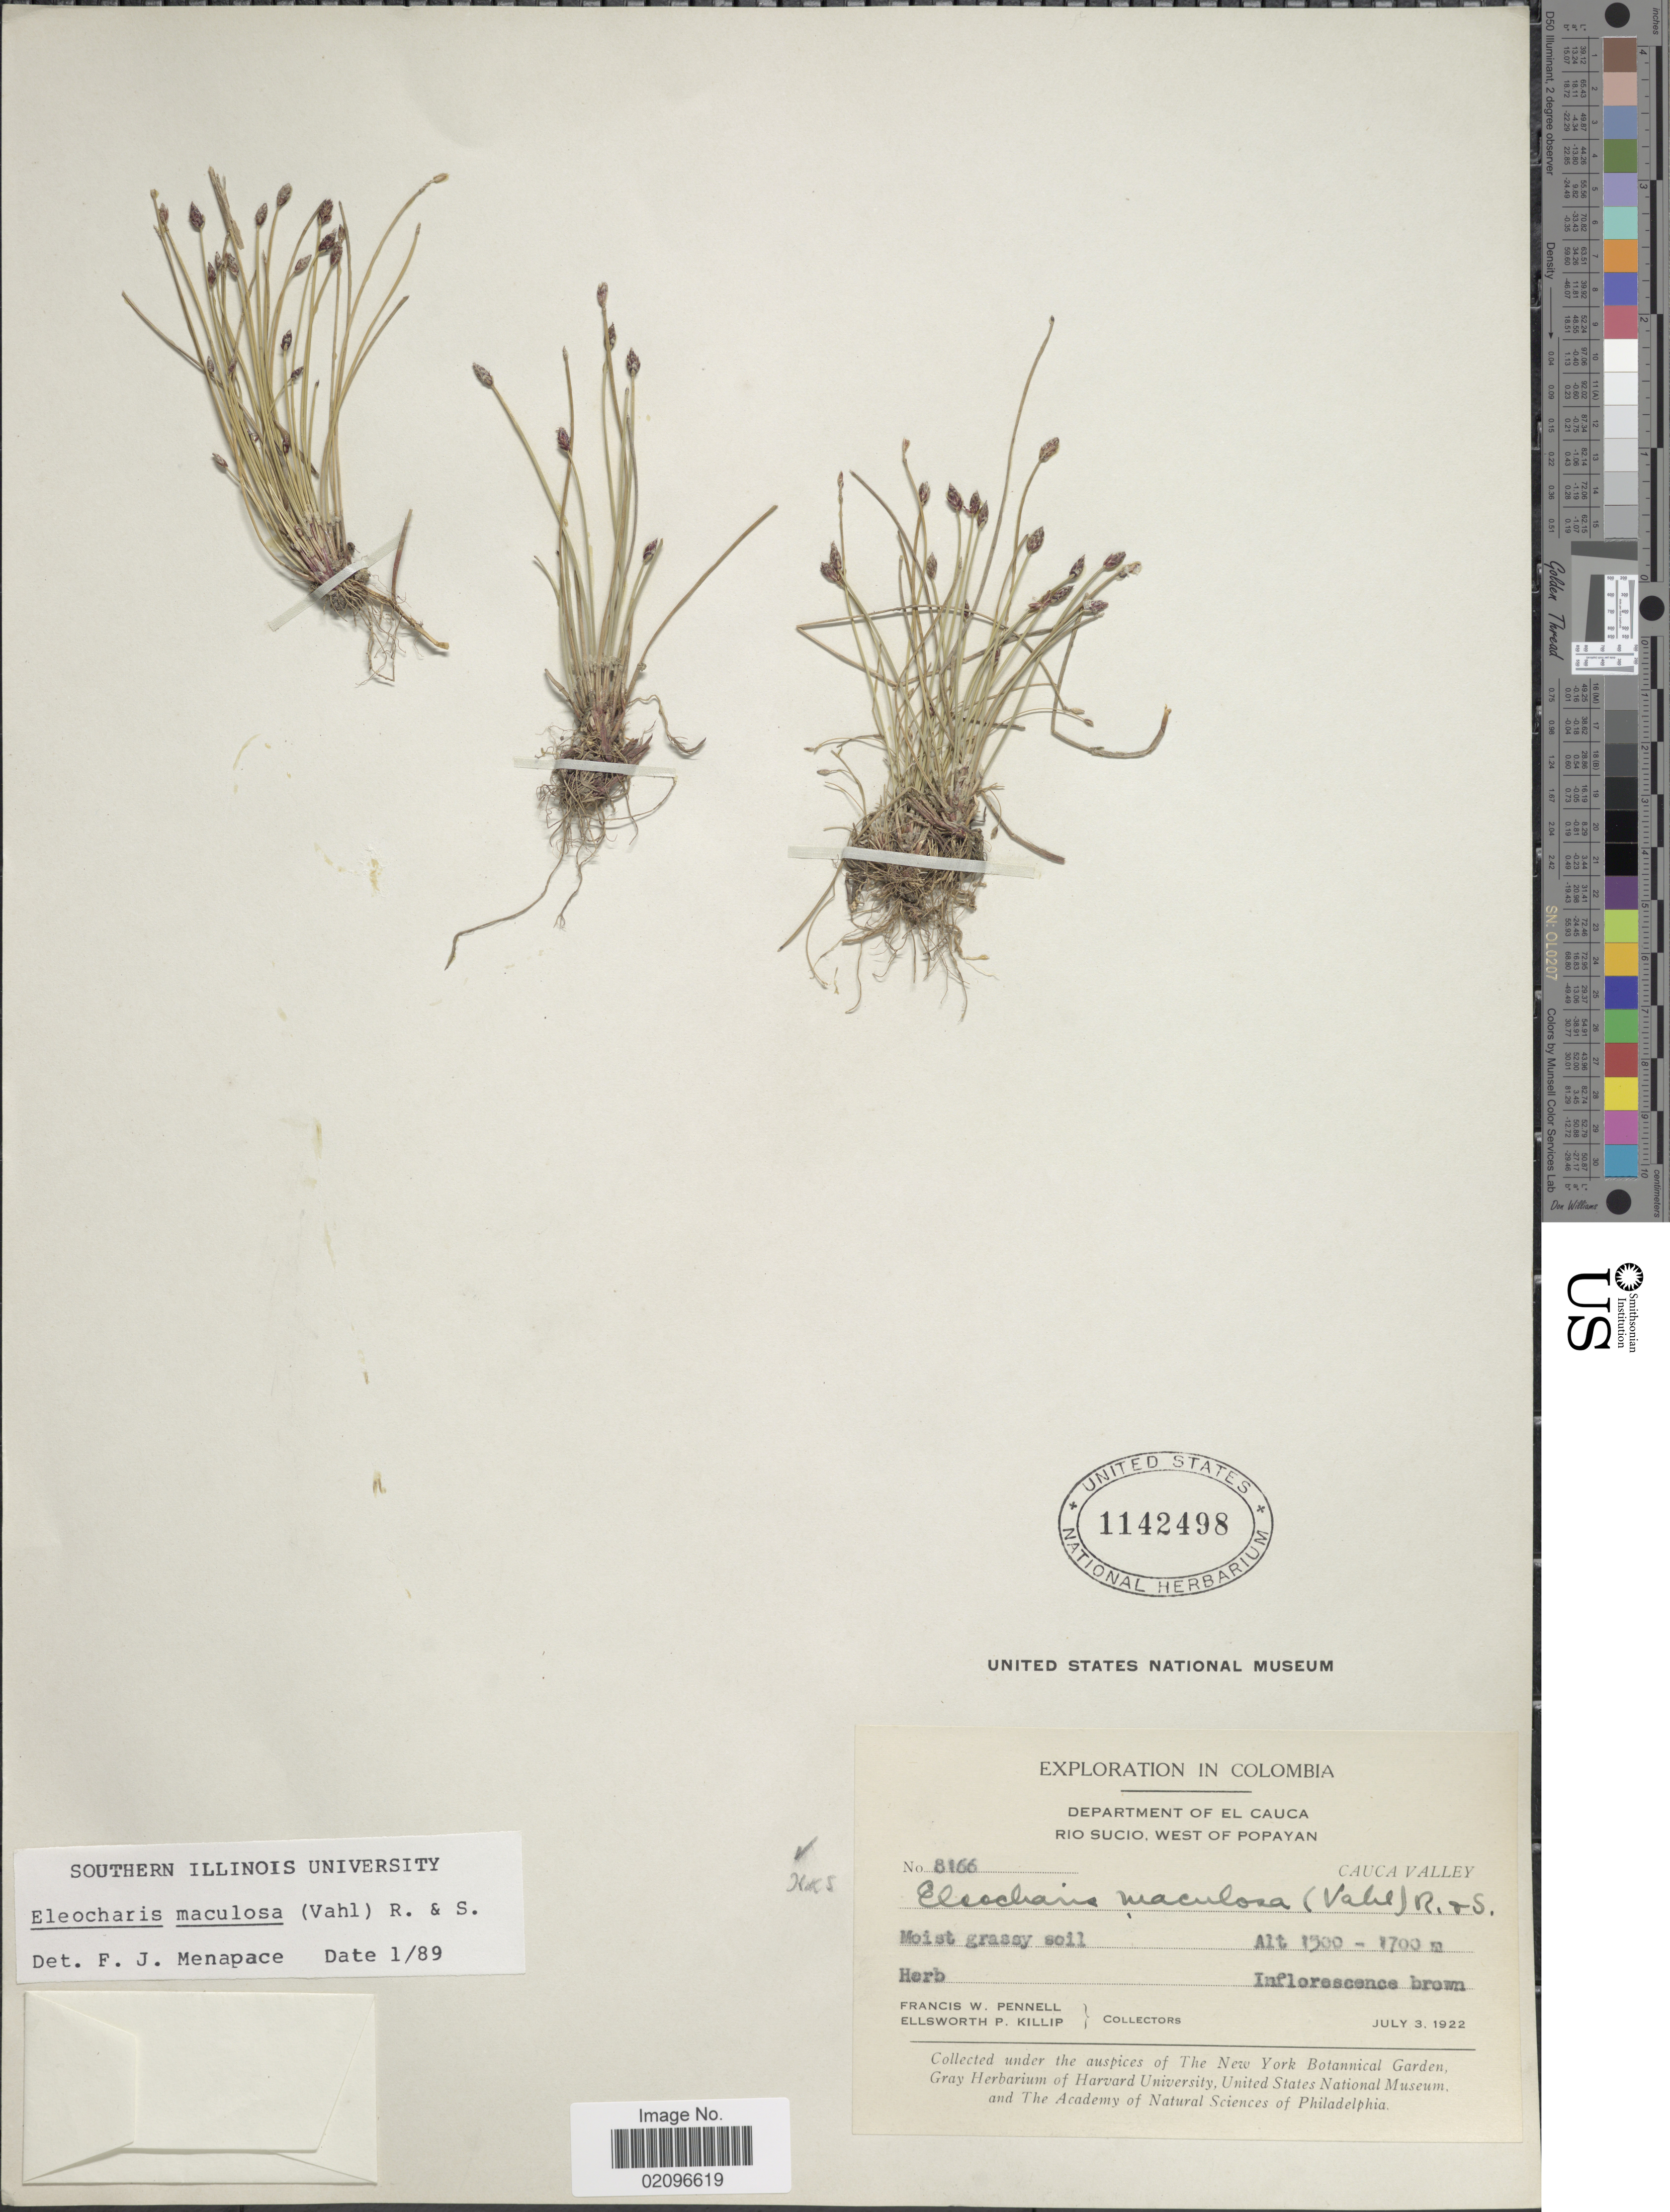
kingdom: Plantae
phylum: Tracheophyta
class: Liliopsida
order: Poales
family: Cyperaceae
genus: Eleocharis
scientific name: Eleocharis maculosa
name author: (Vahl) Roem. & Schult.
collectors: F. W. Pennell & E. P. Killip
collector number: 8166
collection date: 1922-07-03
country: Colombia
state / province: Cauca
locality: Department of El Cauca, Rio Sucio, West of Popayan, Cauca Valley.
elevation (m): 1500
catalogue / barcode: US 1142498